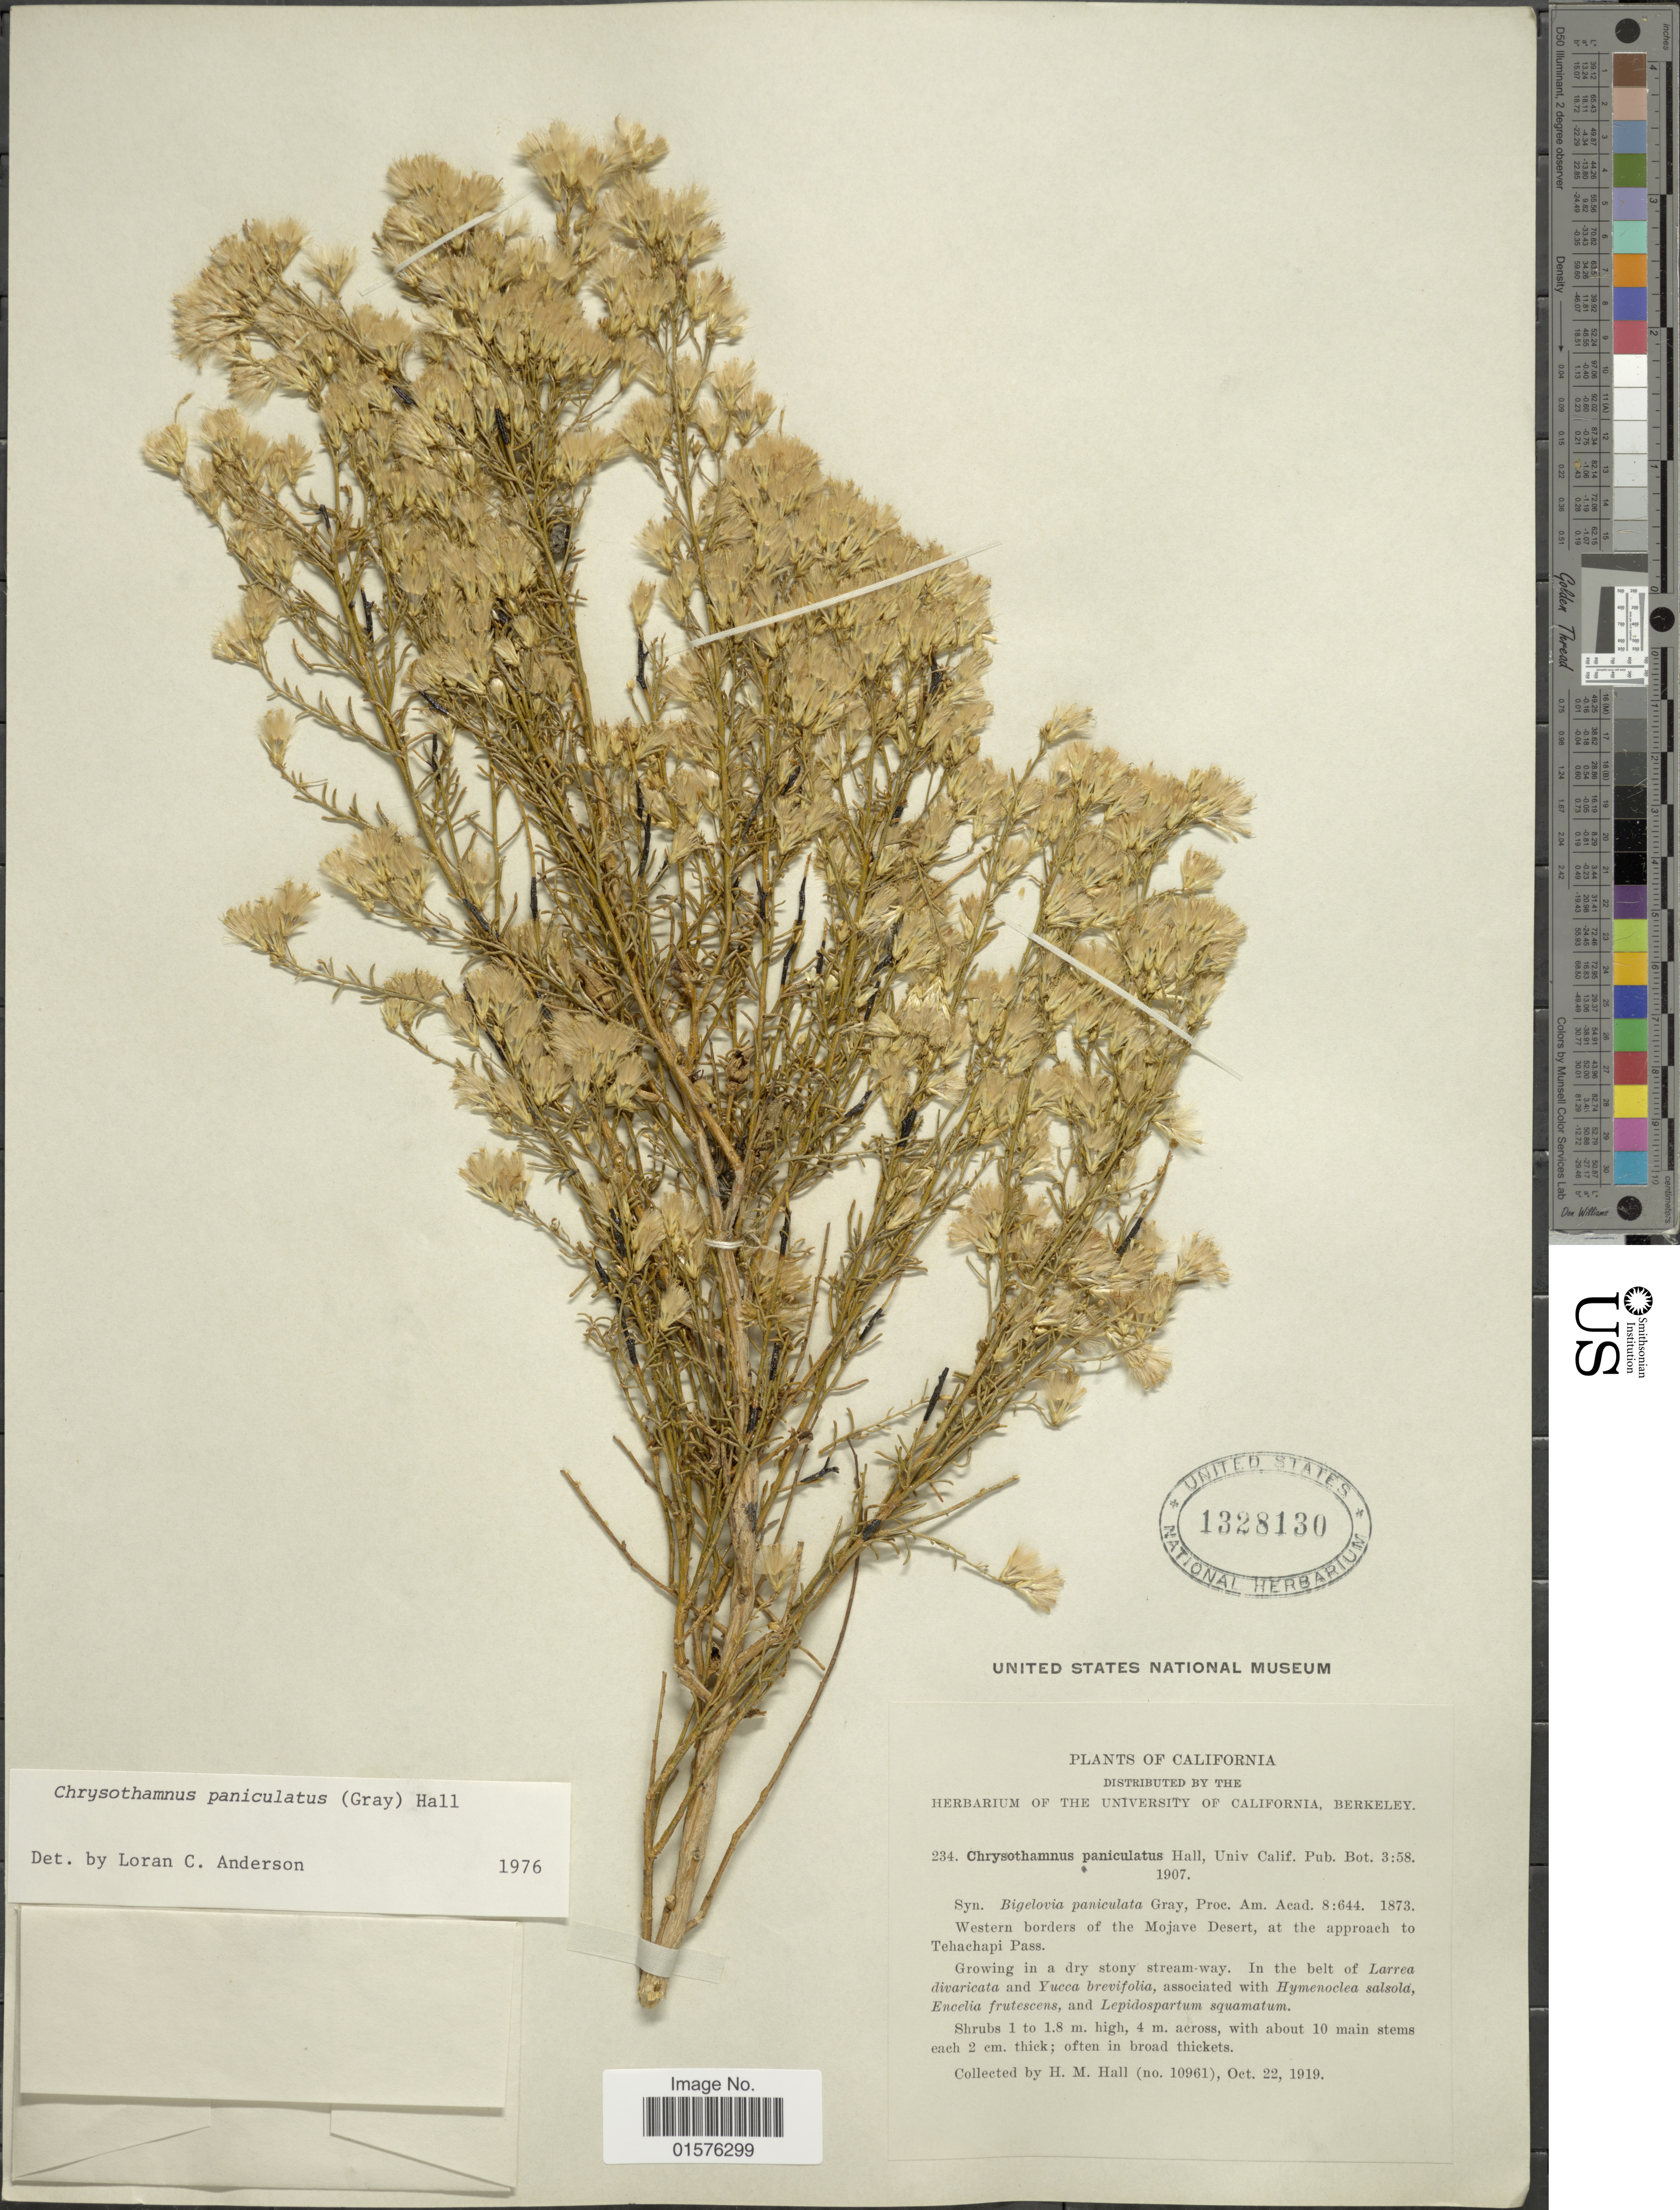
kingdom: Plantae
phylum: Tracheophyta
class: Magnoliopsida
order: Asterales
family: Asteraceae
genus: Ericameria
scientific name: Ericameria paniculata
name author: (A. Gray) Rydb.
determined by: Urbatsch, Lowell E., Curator (LSU), Louisiana State University (UNITED STATES)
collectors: H. M. Hall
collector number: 10961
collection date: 1919-10-22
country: United States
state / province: California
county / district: San Bernardino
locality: Western borders of the Mojave Desert, at the approach to Tehachapi Pass.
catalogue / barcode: US 1328130